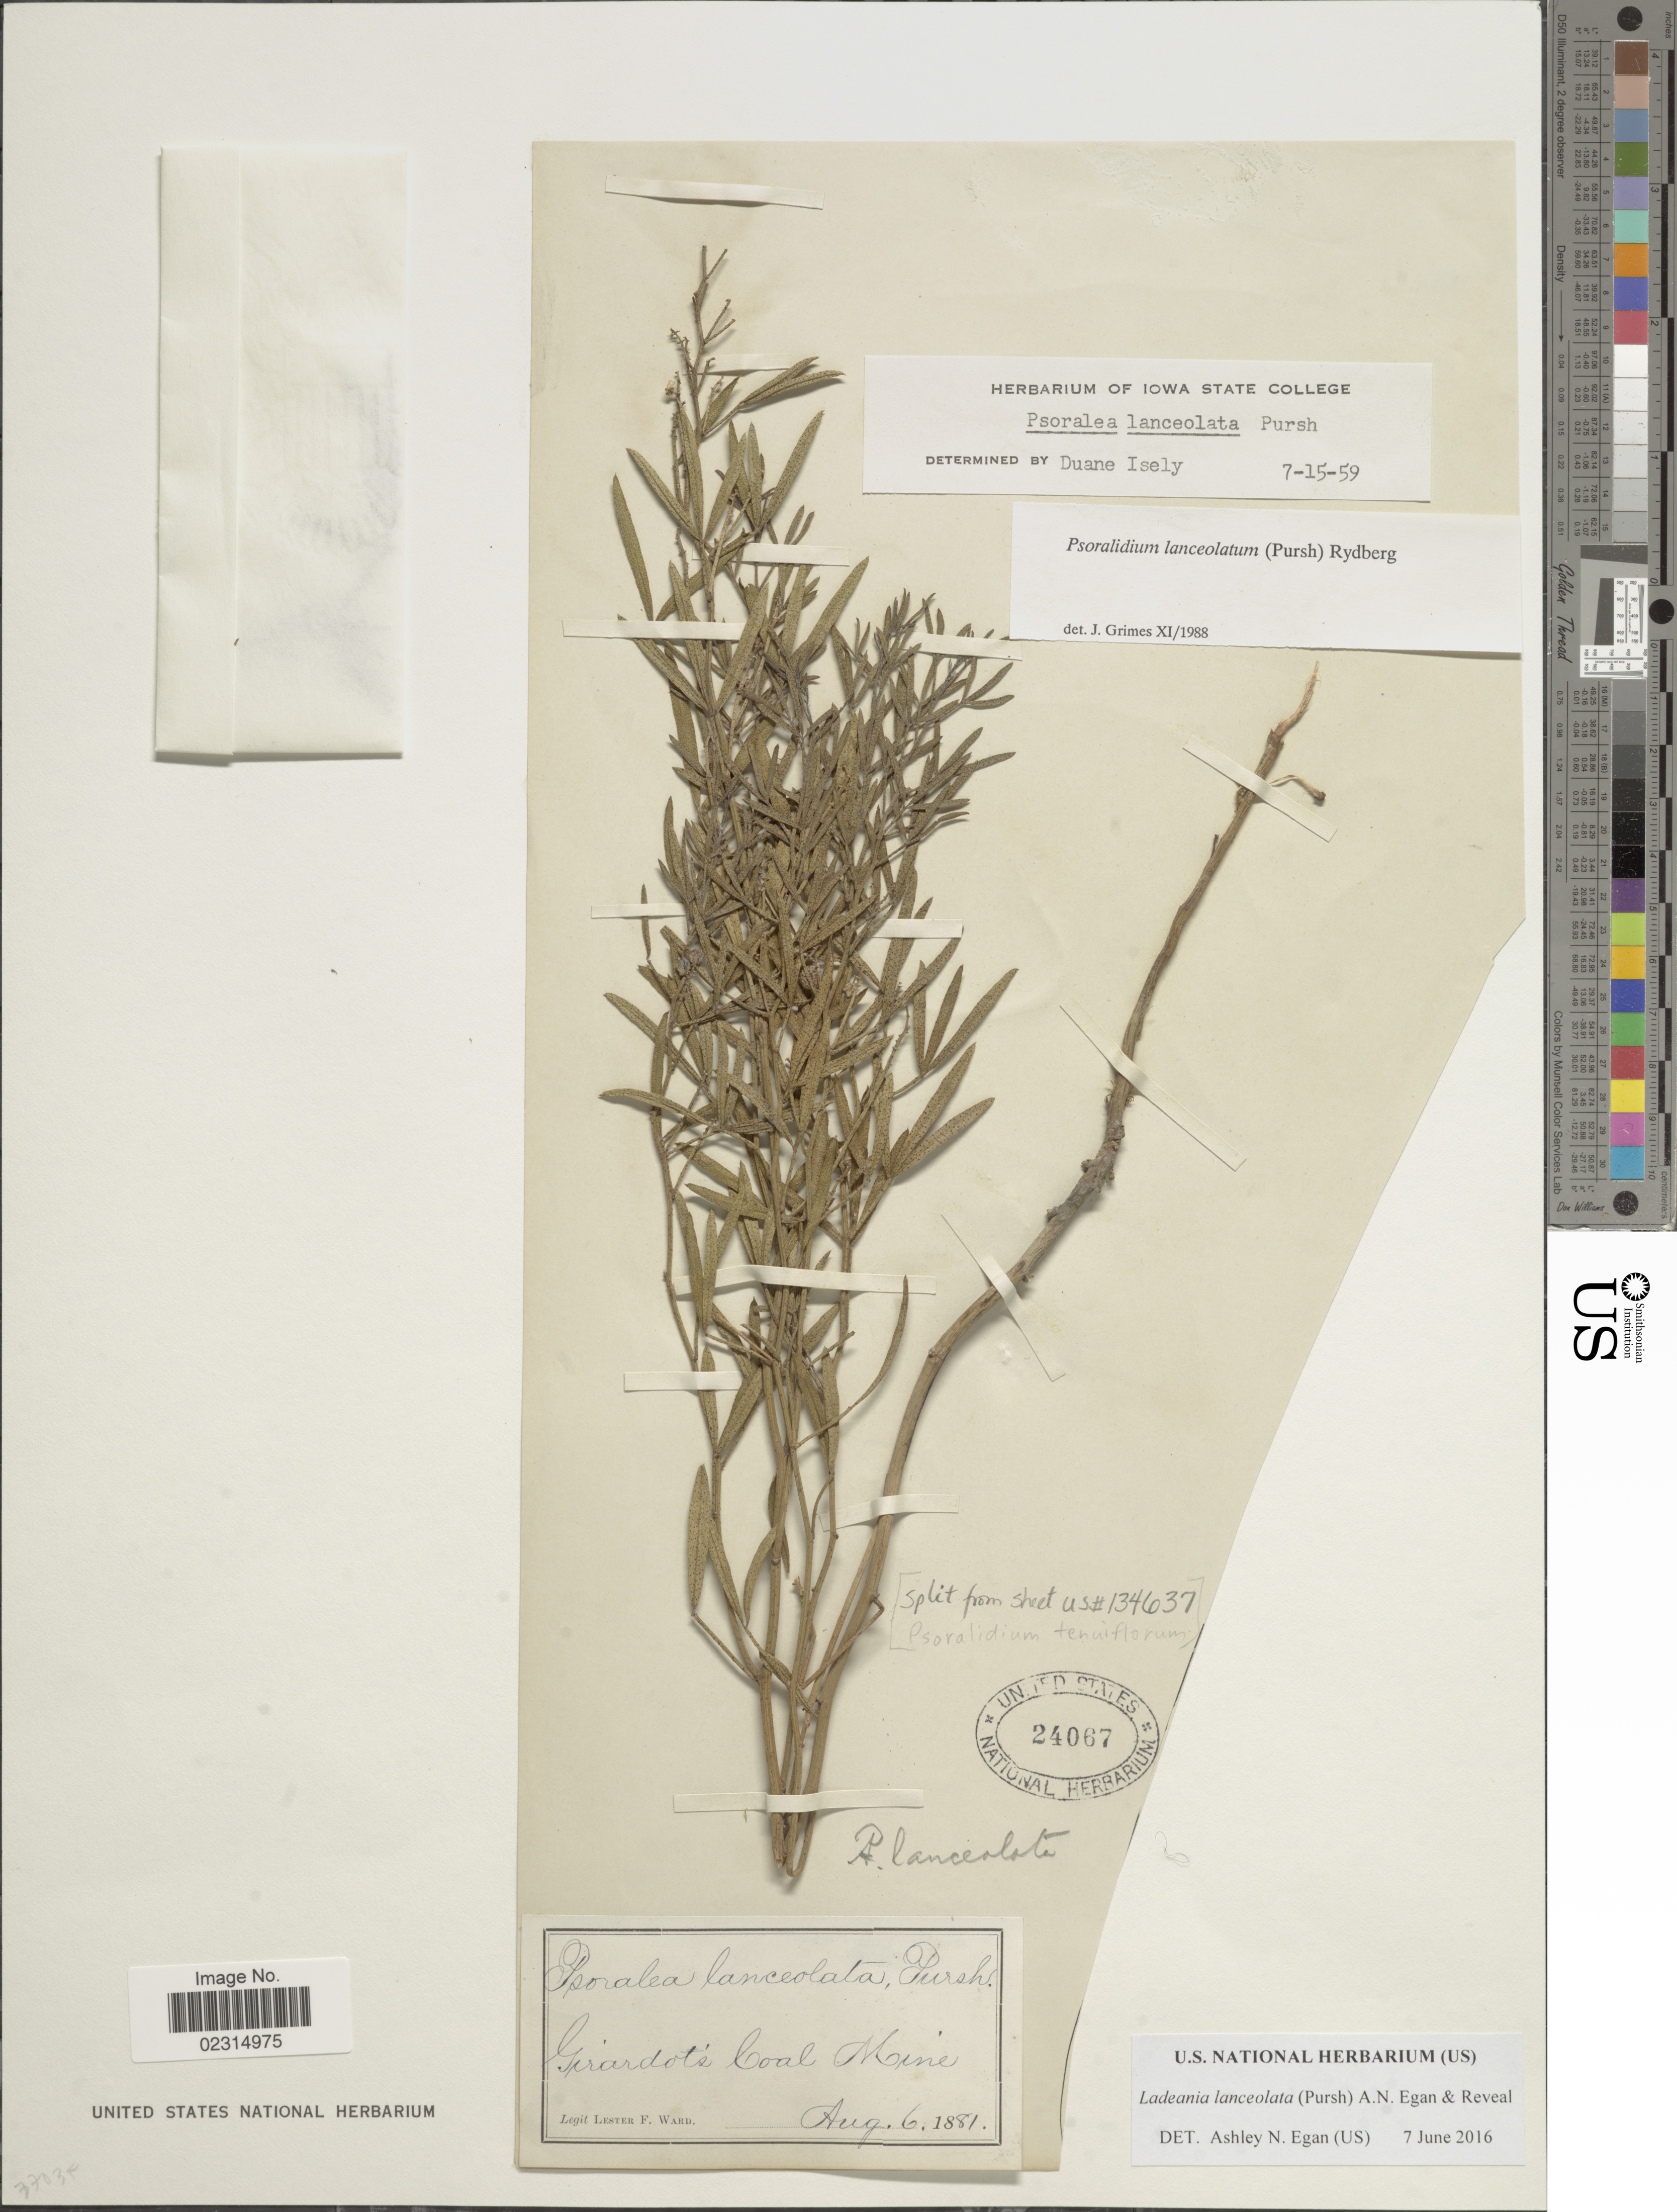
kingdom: Plantae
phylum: Tracheophyta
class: Magnoliopsida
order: Fabales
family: Fabaceae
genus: Ladeania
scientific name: Ladeania lanceolata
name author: (Pursh) A.N. Egan & Reveal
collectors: L. F. Ward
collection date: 1881-08-06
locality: Girardots Coal Mine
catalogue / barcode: US 24067